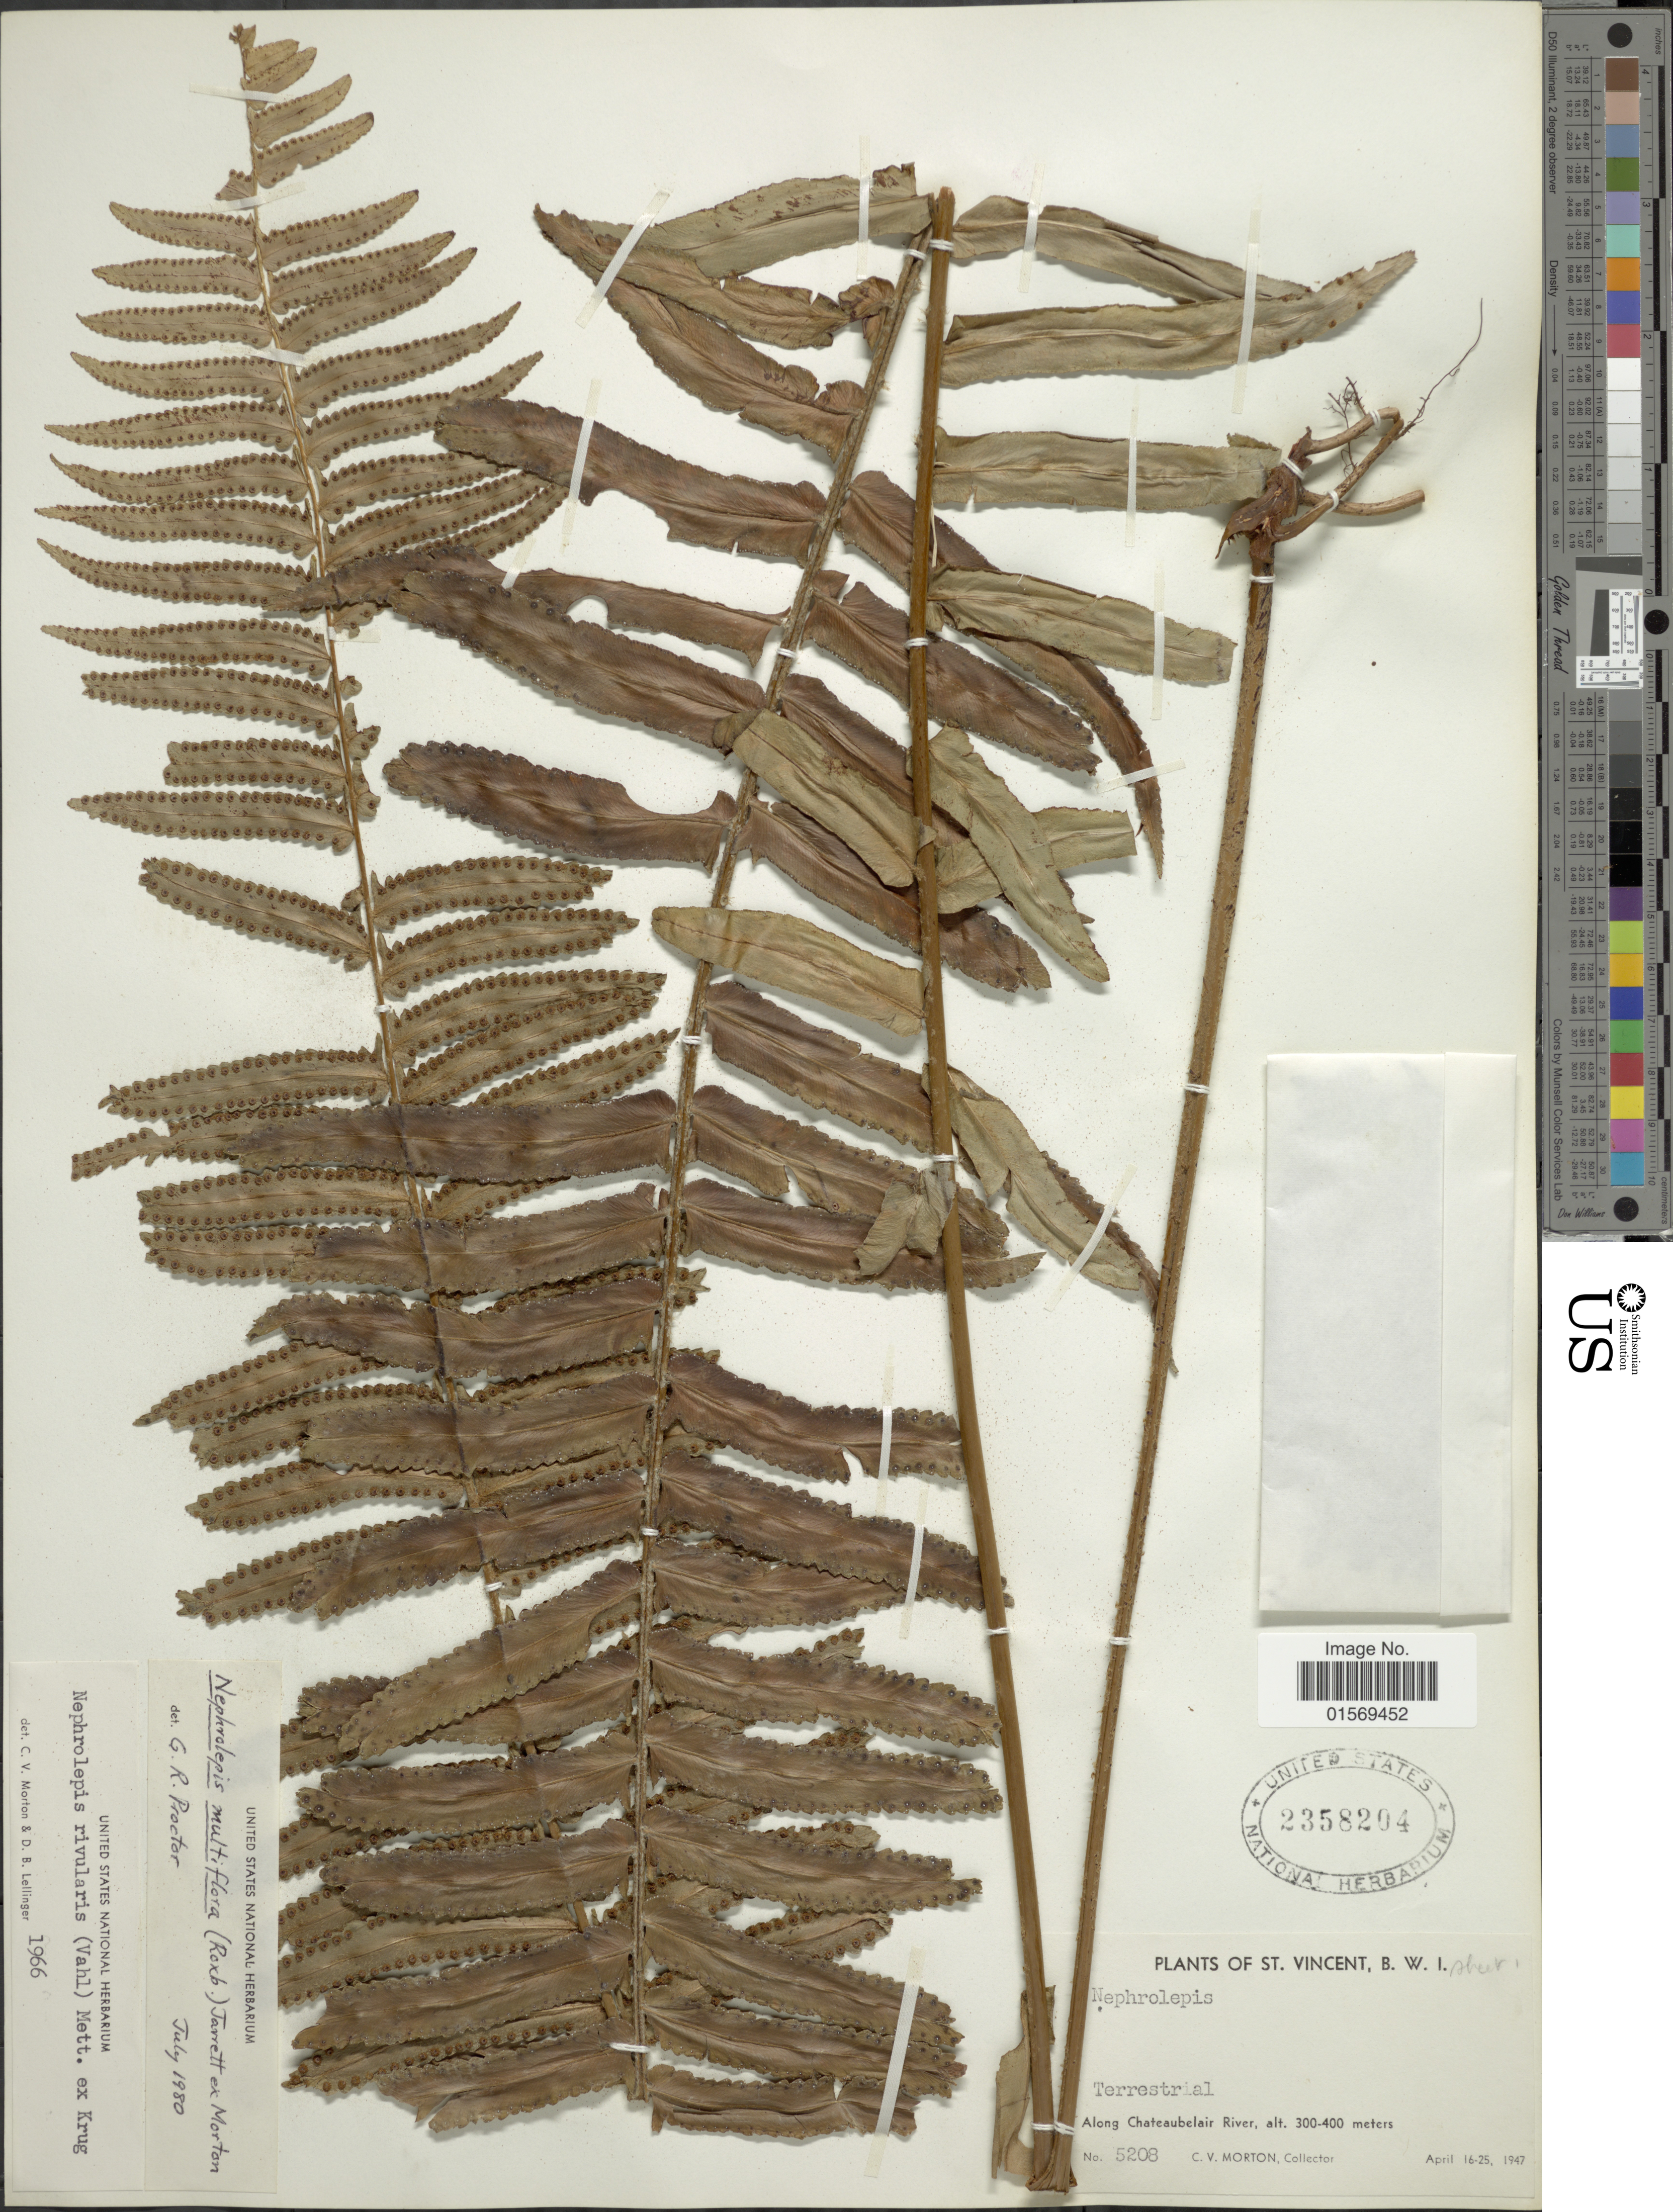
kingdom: Plantae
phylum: Tracheophyta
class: Polypodiopsida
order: Polypodiales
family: Nephrolepidaceae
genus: Nephrolepis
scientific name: Nephrolepis multiflora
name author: (Roxb.) F.M. Jarrett ex C.V. Morton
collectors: C. V. Morton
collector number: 5208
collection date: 1947-04-16/1947-04-25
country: St. Vincent - Grenadines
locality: St. Vincent, B.W.I. Along Chateau River.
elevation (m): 300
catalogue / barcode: US 2358204